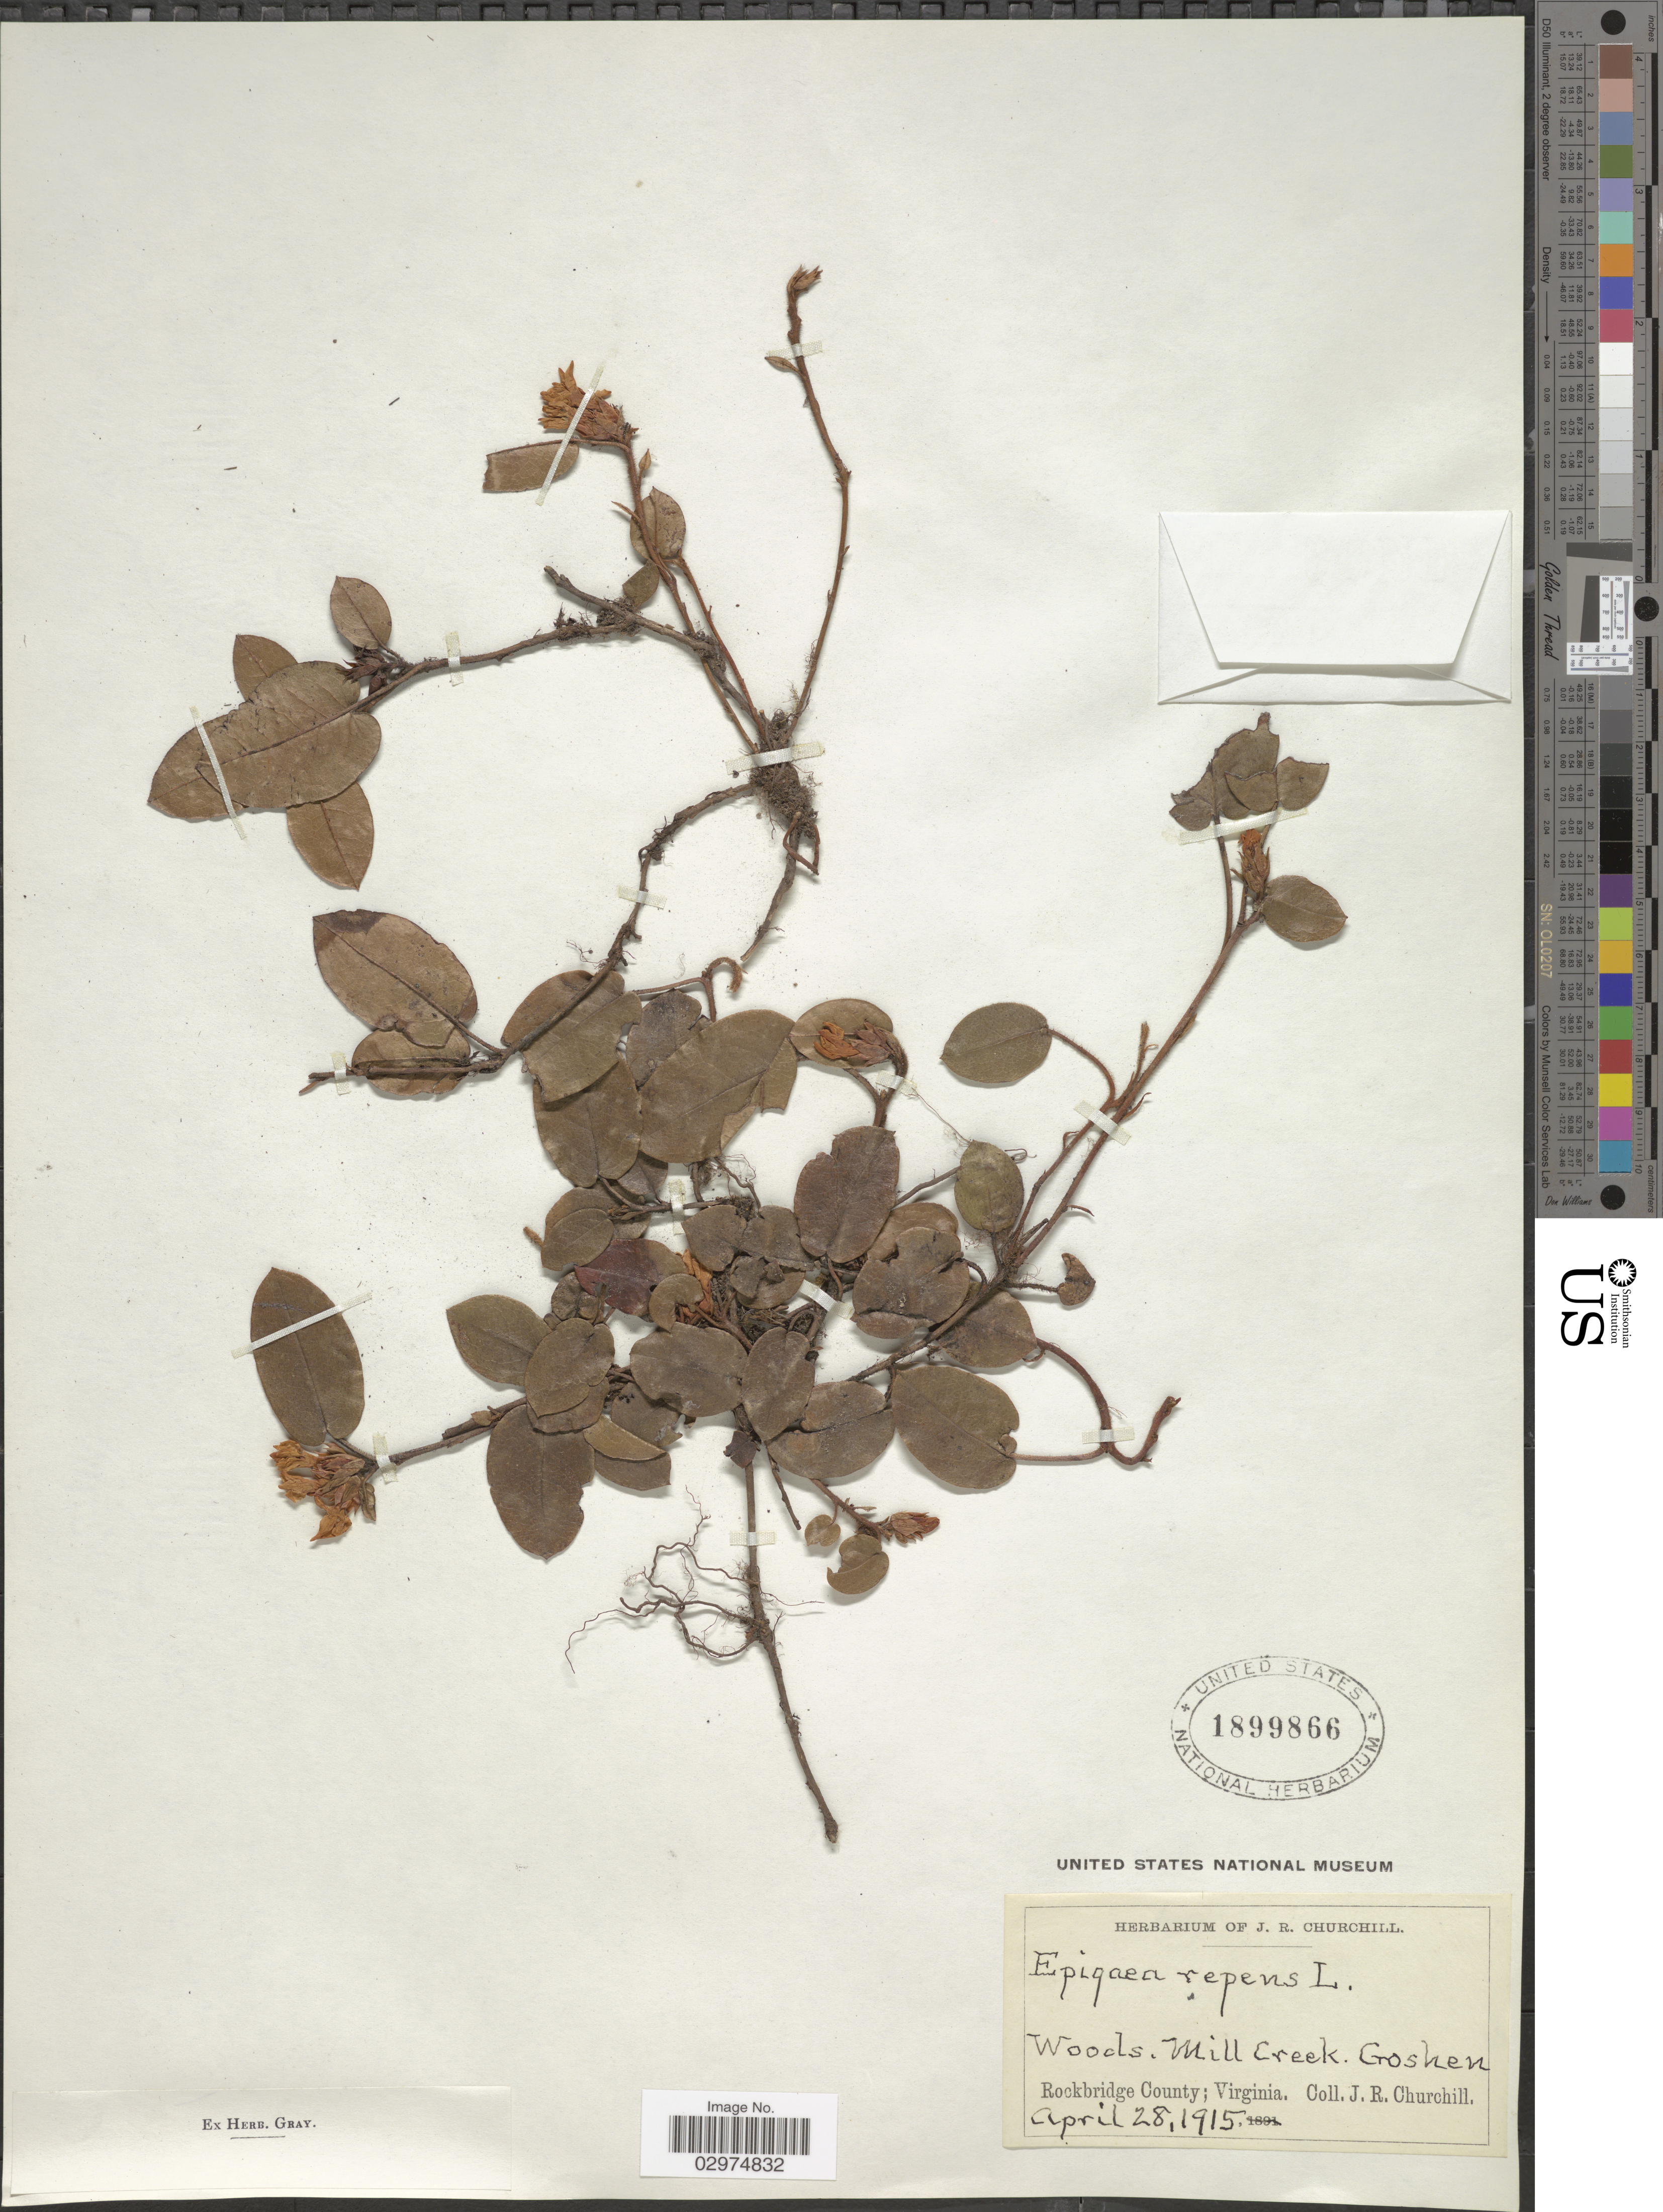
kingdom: Plantae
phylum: Tracheophyta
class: Magnoliopsida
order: Ericales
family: Ericaceae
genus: Epigaea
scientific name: Epigaea repens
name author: L.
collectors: J. Churchill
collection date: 1915-04-28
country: United States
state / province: Virginia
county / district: Rockbridge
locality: Mill Creek. Goshen. Rockbridge County.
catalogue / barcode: US 1899866